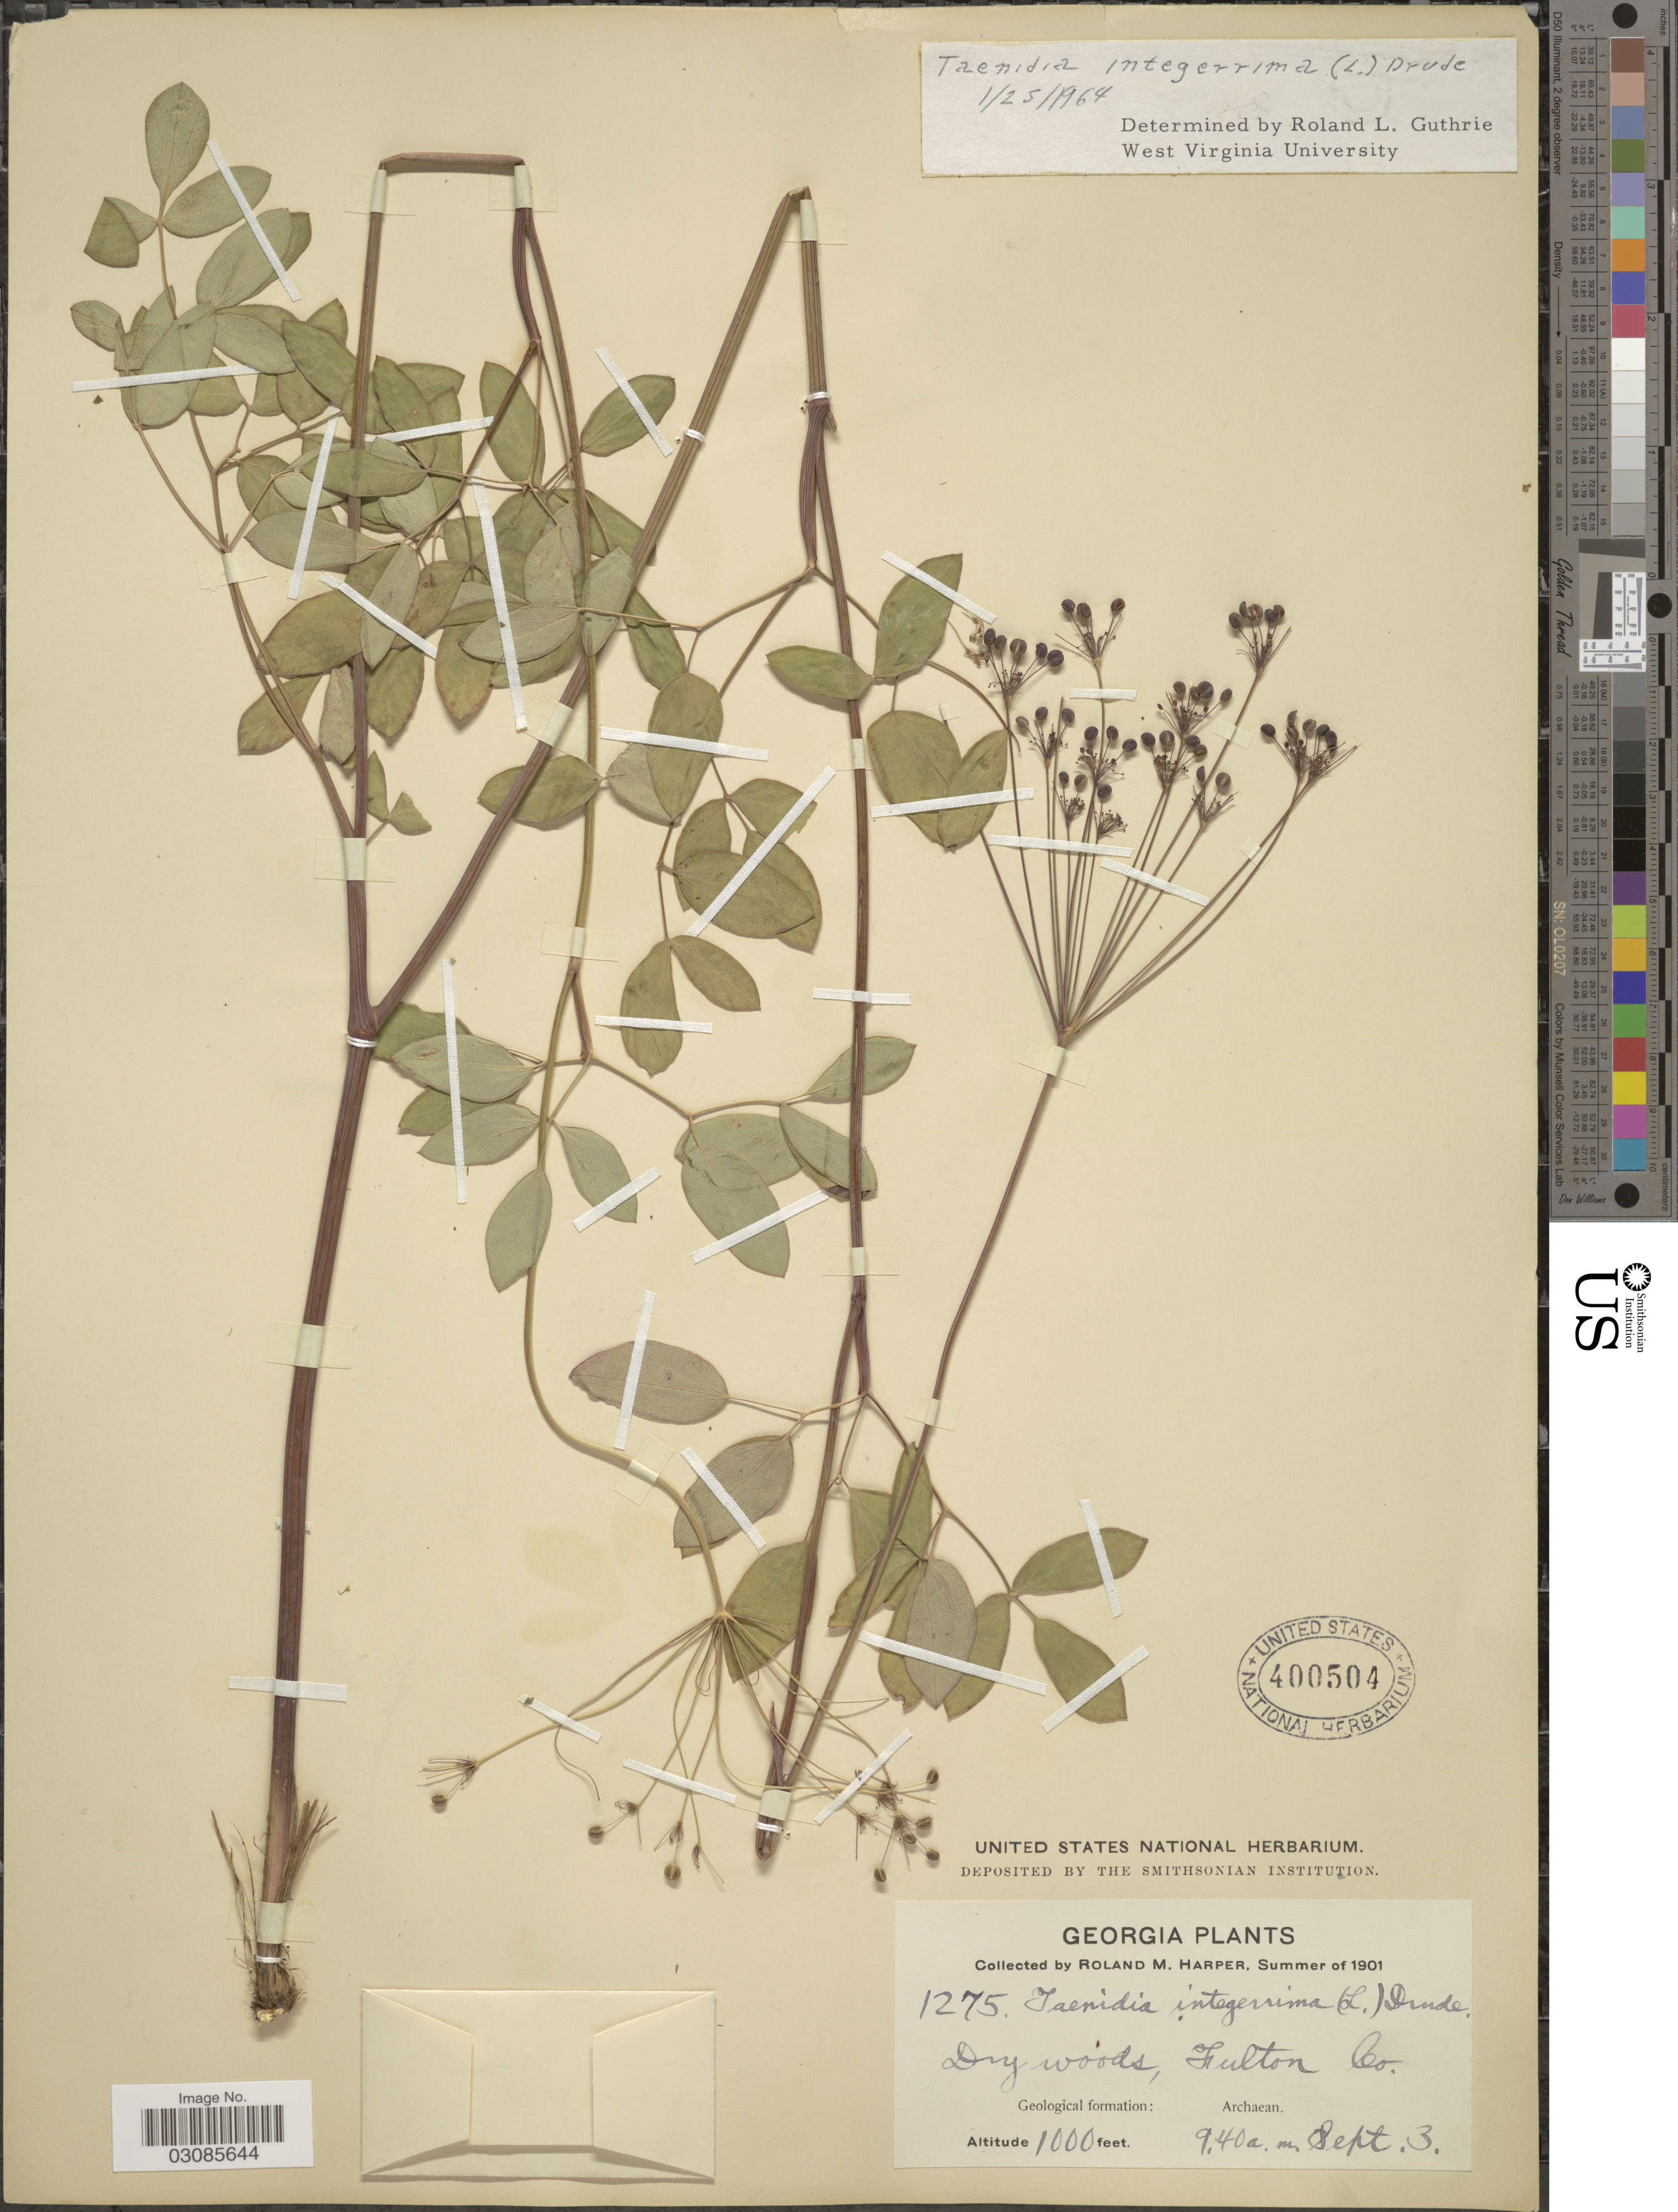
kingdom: Plantae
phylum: Tracheophyta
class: Magnoliopsida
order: Apiales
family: Apiaceae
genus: Taenidia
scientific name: Taenidia integerrima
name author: (L.) Drude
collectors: R. M. Harper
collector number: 1275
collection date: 1901-09-03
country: United States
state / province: Georgia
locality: Fulton Co.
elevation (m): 305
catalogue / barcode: US 400504